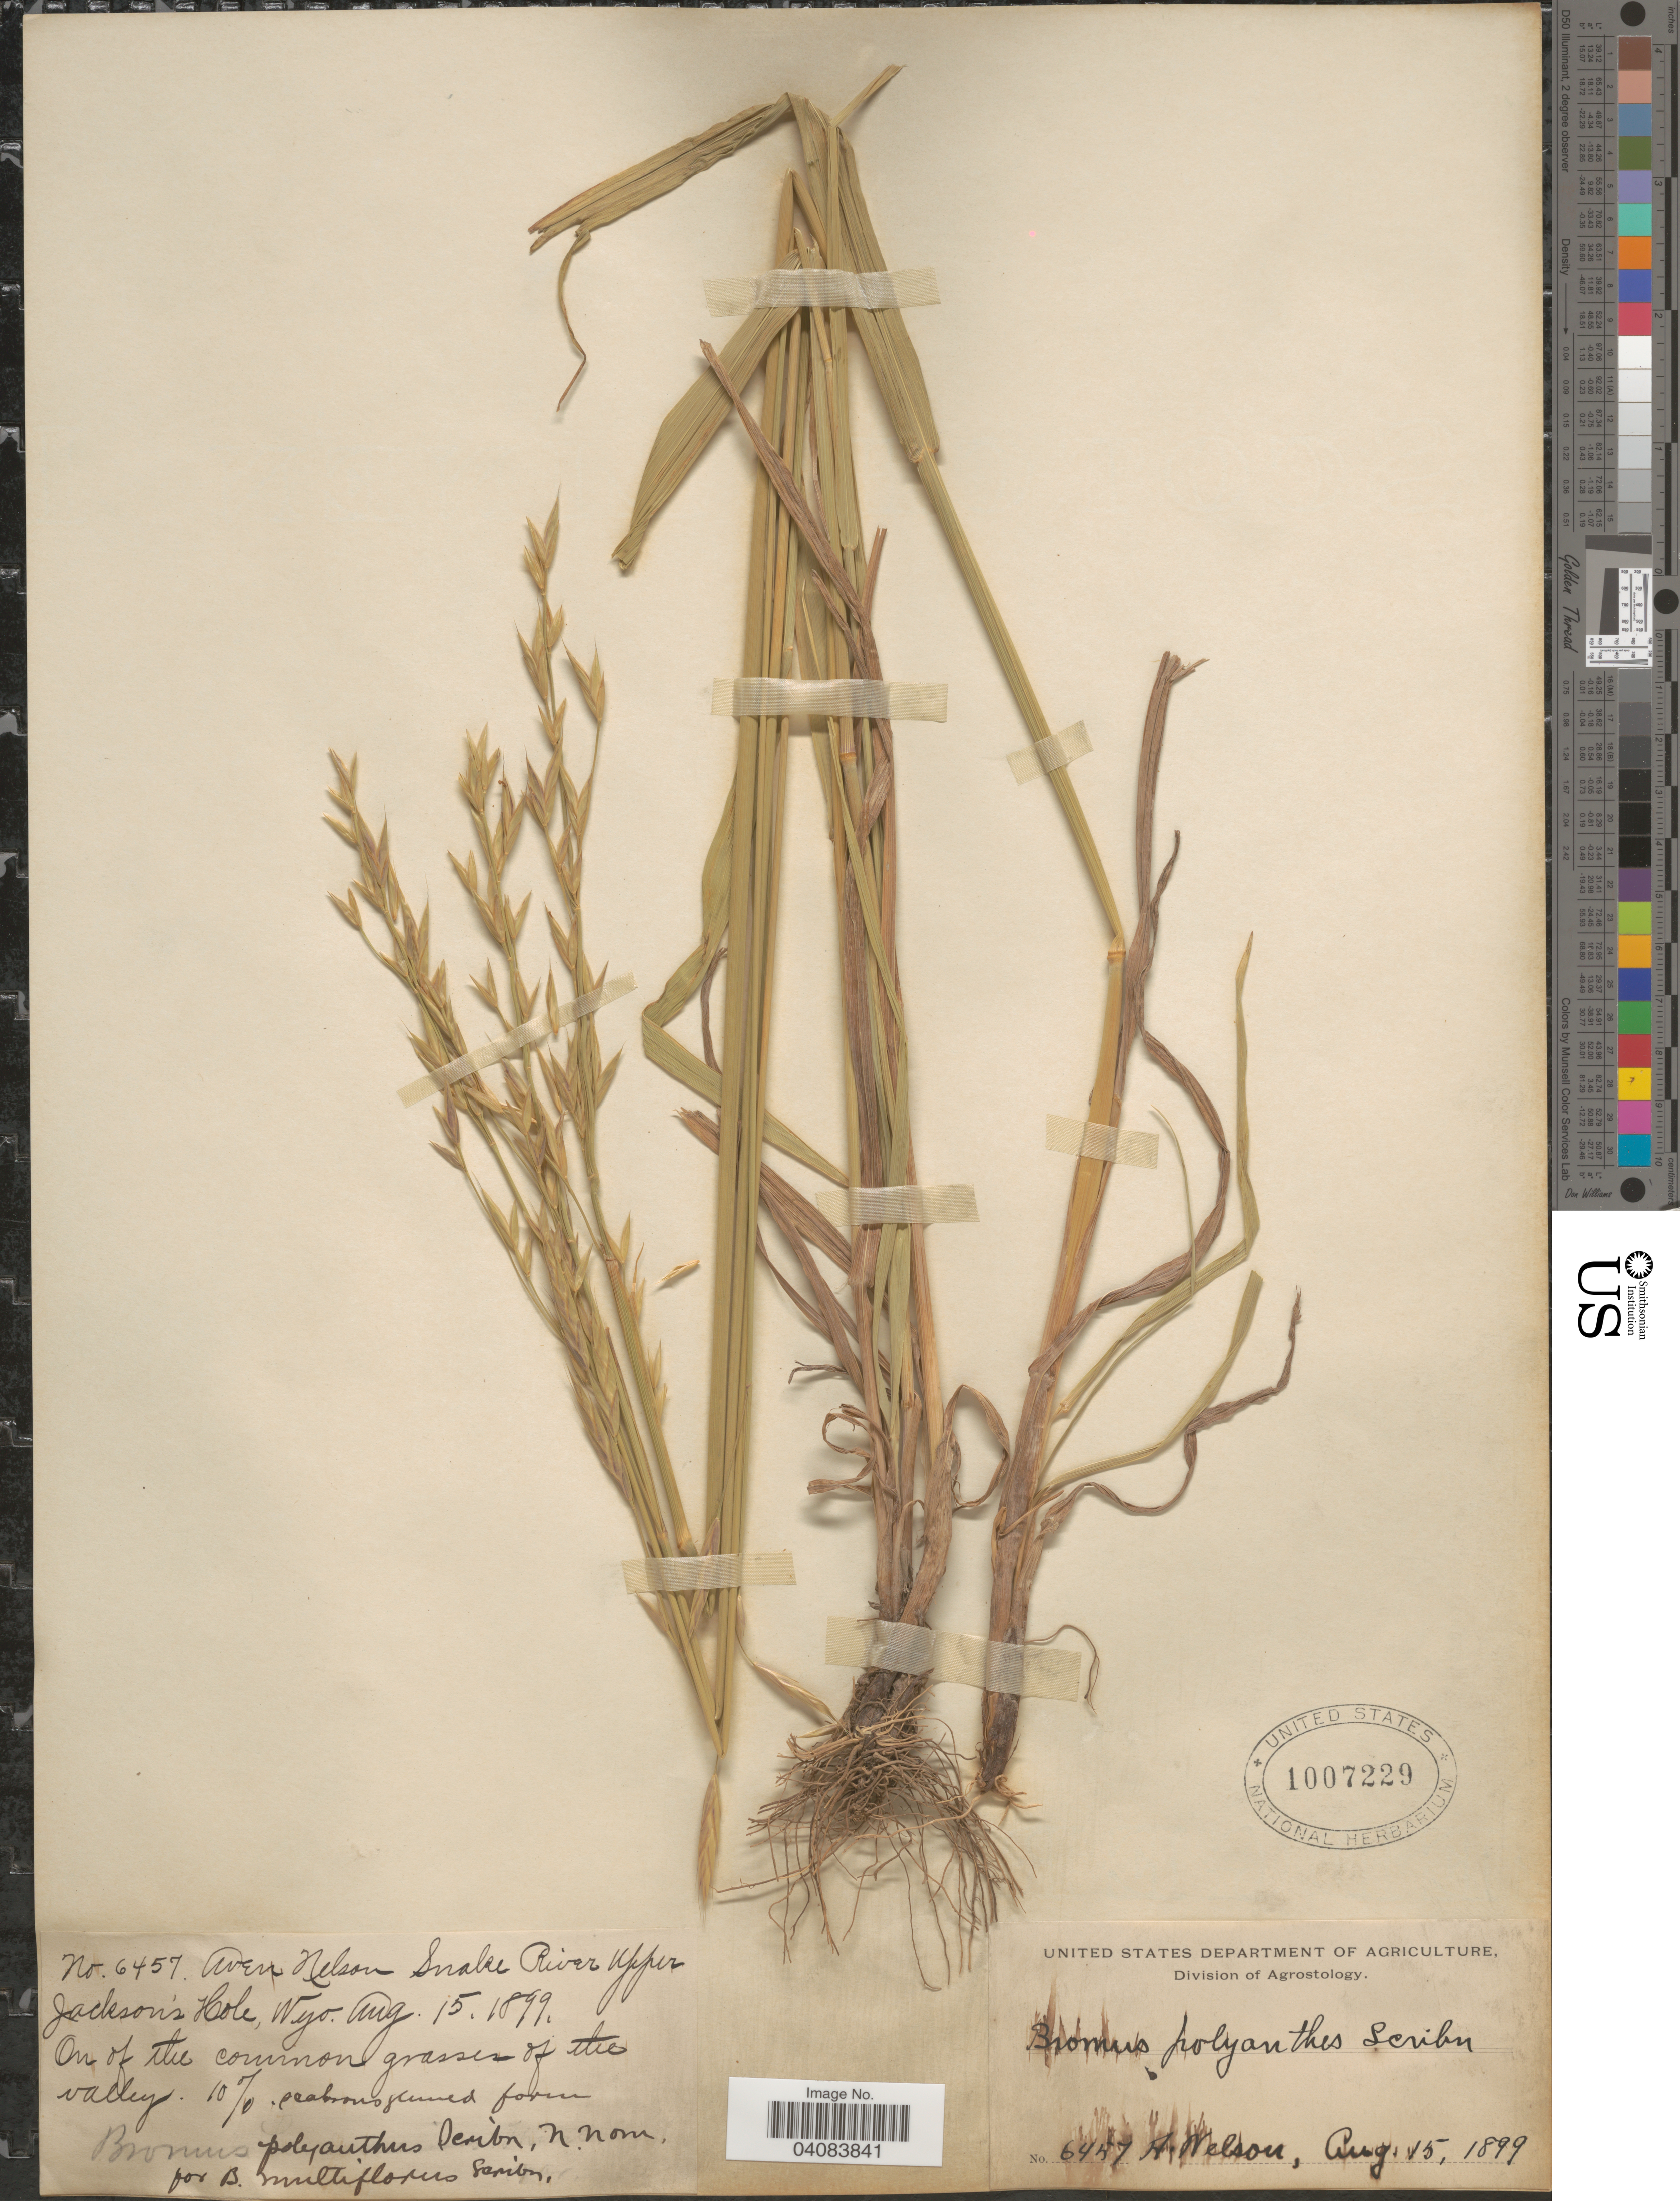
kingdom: Plantae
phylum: Tracheophyta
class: Liliopsida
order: Poales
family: Poaceae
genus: Bromus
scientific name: Bromus polyanthus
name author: Scribn. ex Shear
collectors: A. Nelson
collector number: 6457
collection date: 1899-08-15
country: United States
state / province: Wyoming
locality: Snake River Upper Jackson's Hole.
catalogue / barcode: US 1007229